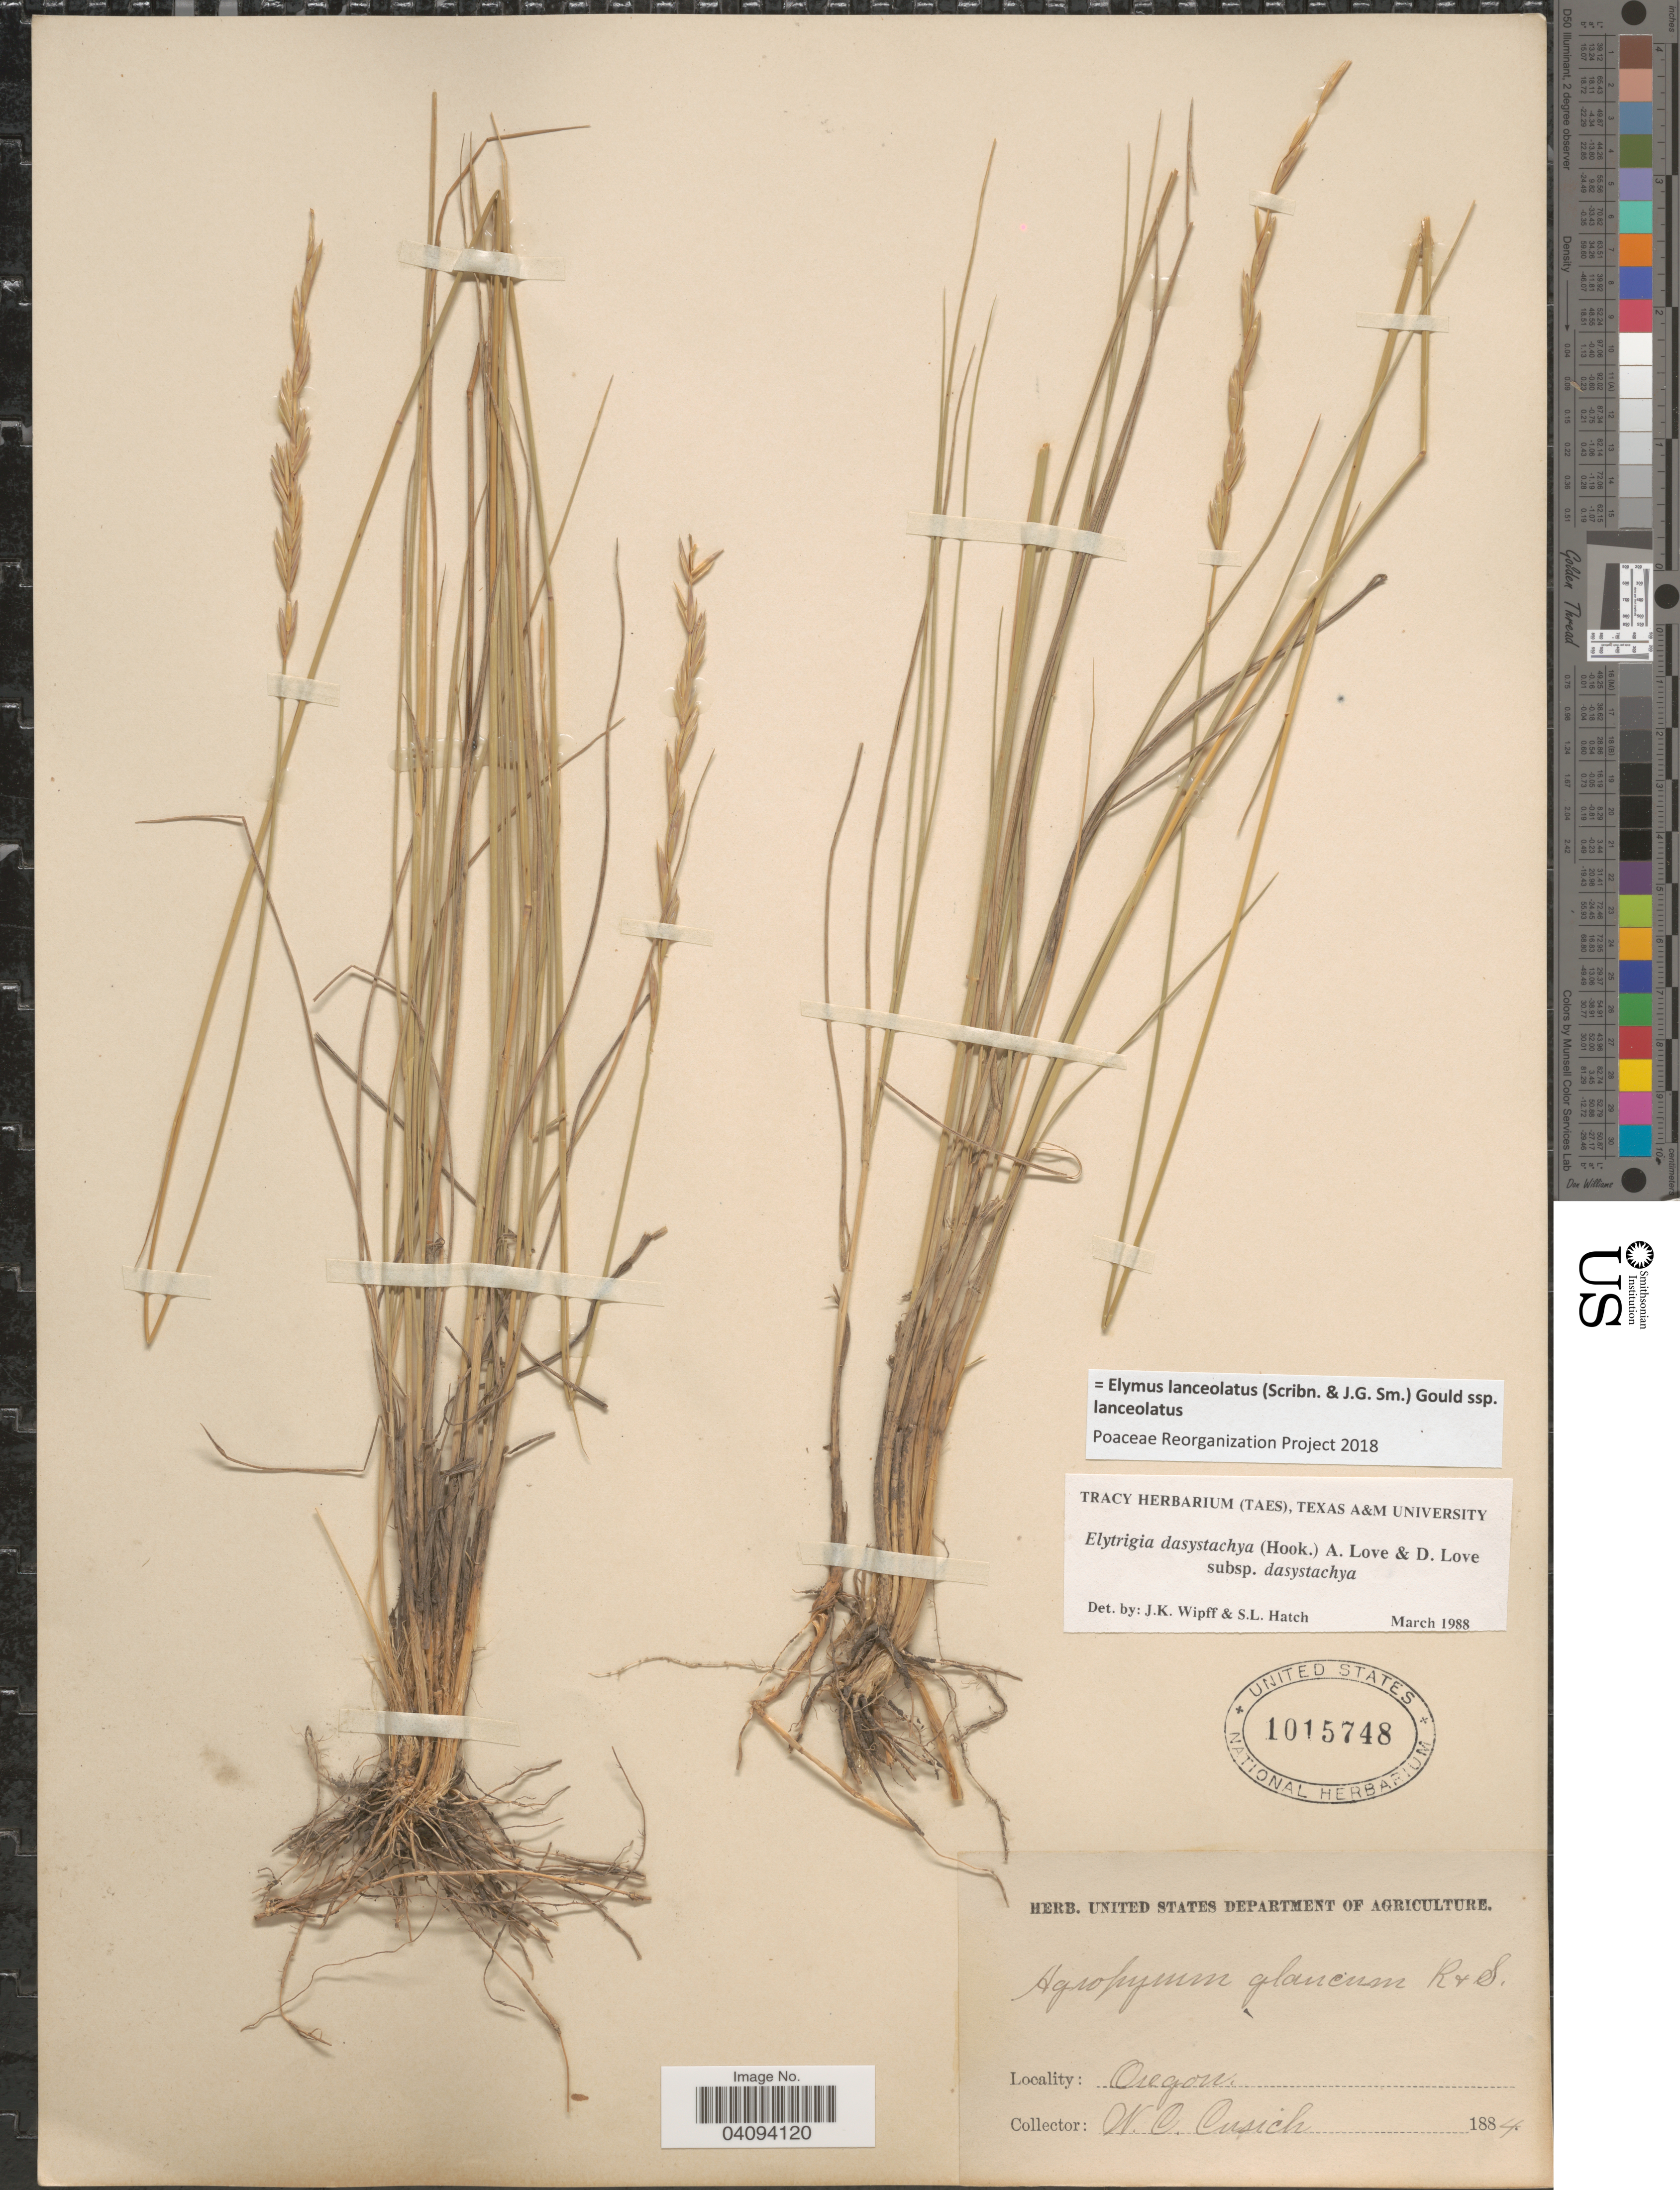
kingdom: Plantae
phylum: Tracheophyta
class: Liliopsida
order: Poales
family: Poaceae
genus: Elymus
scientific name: Elymus lanceolatus subsp. lanceolatus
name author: (Scribn. & J.G. Sm.) Gould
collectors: W. C. Cusick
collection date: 1884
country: United States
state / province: Oregon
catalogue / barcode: US 1015748